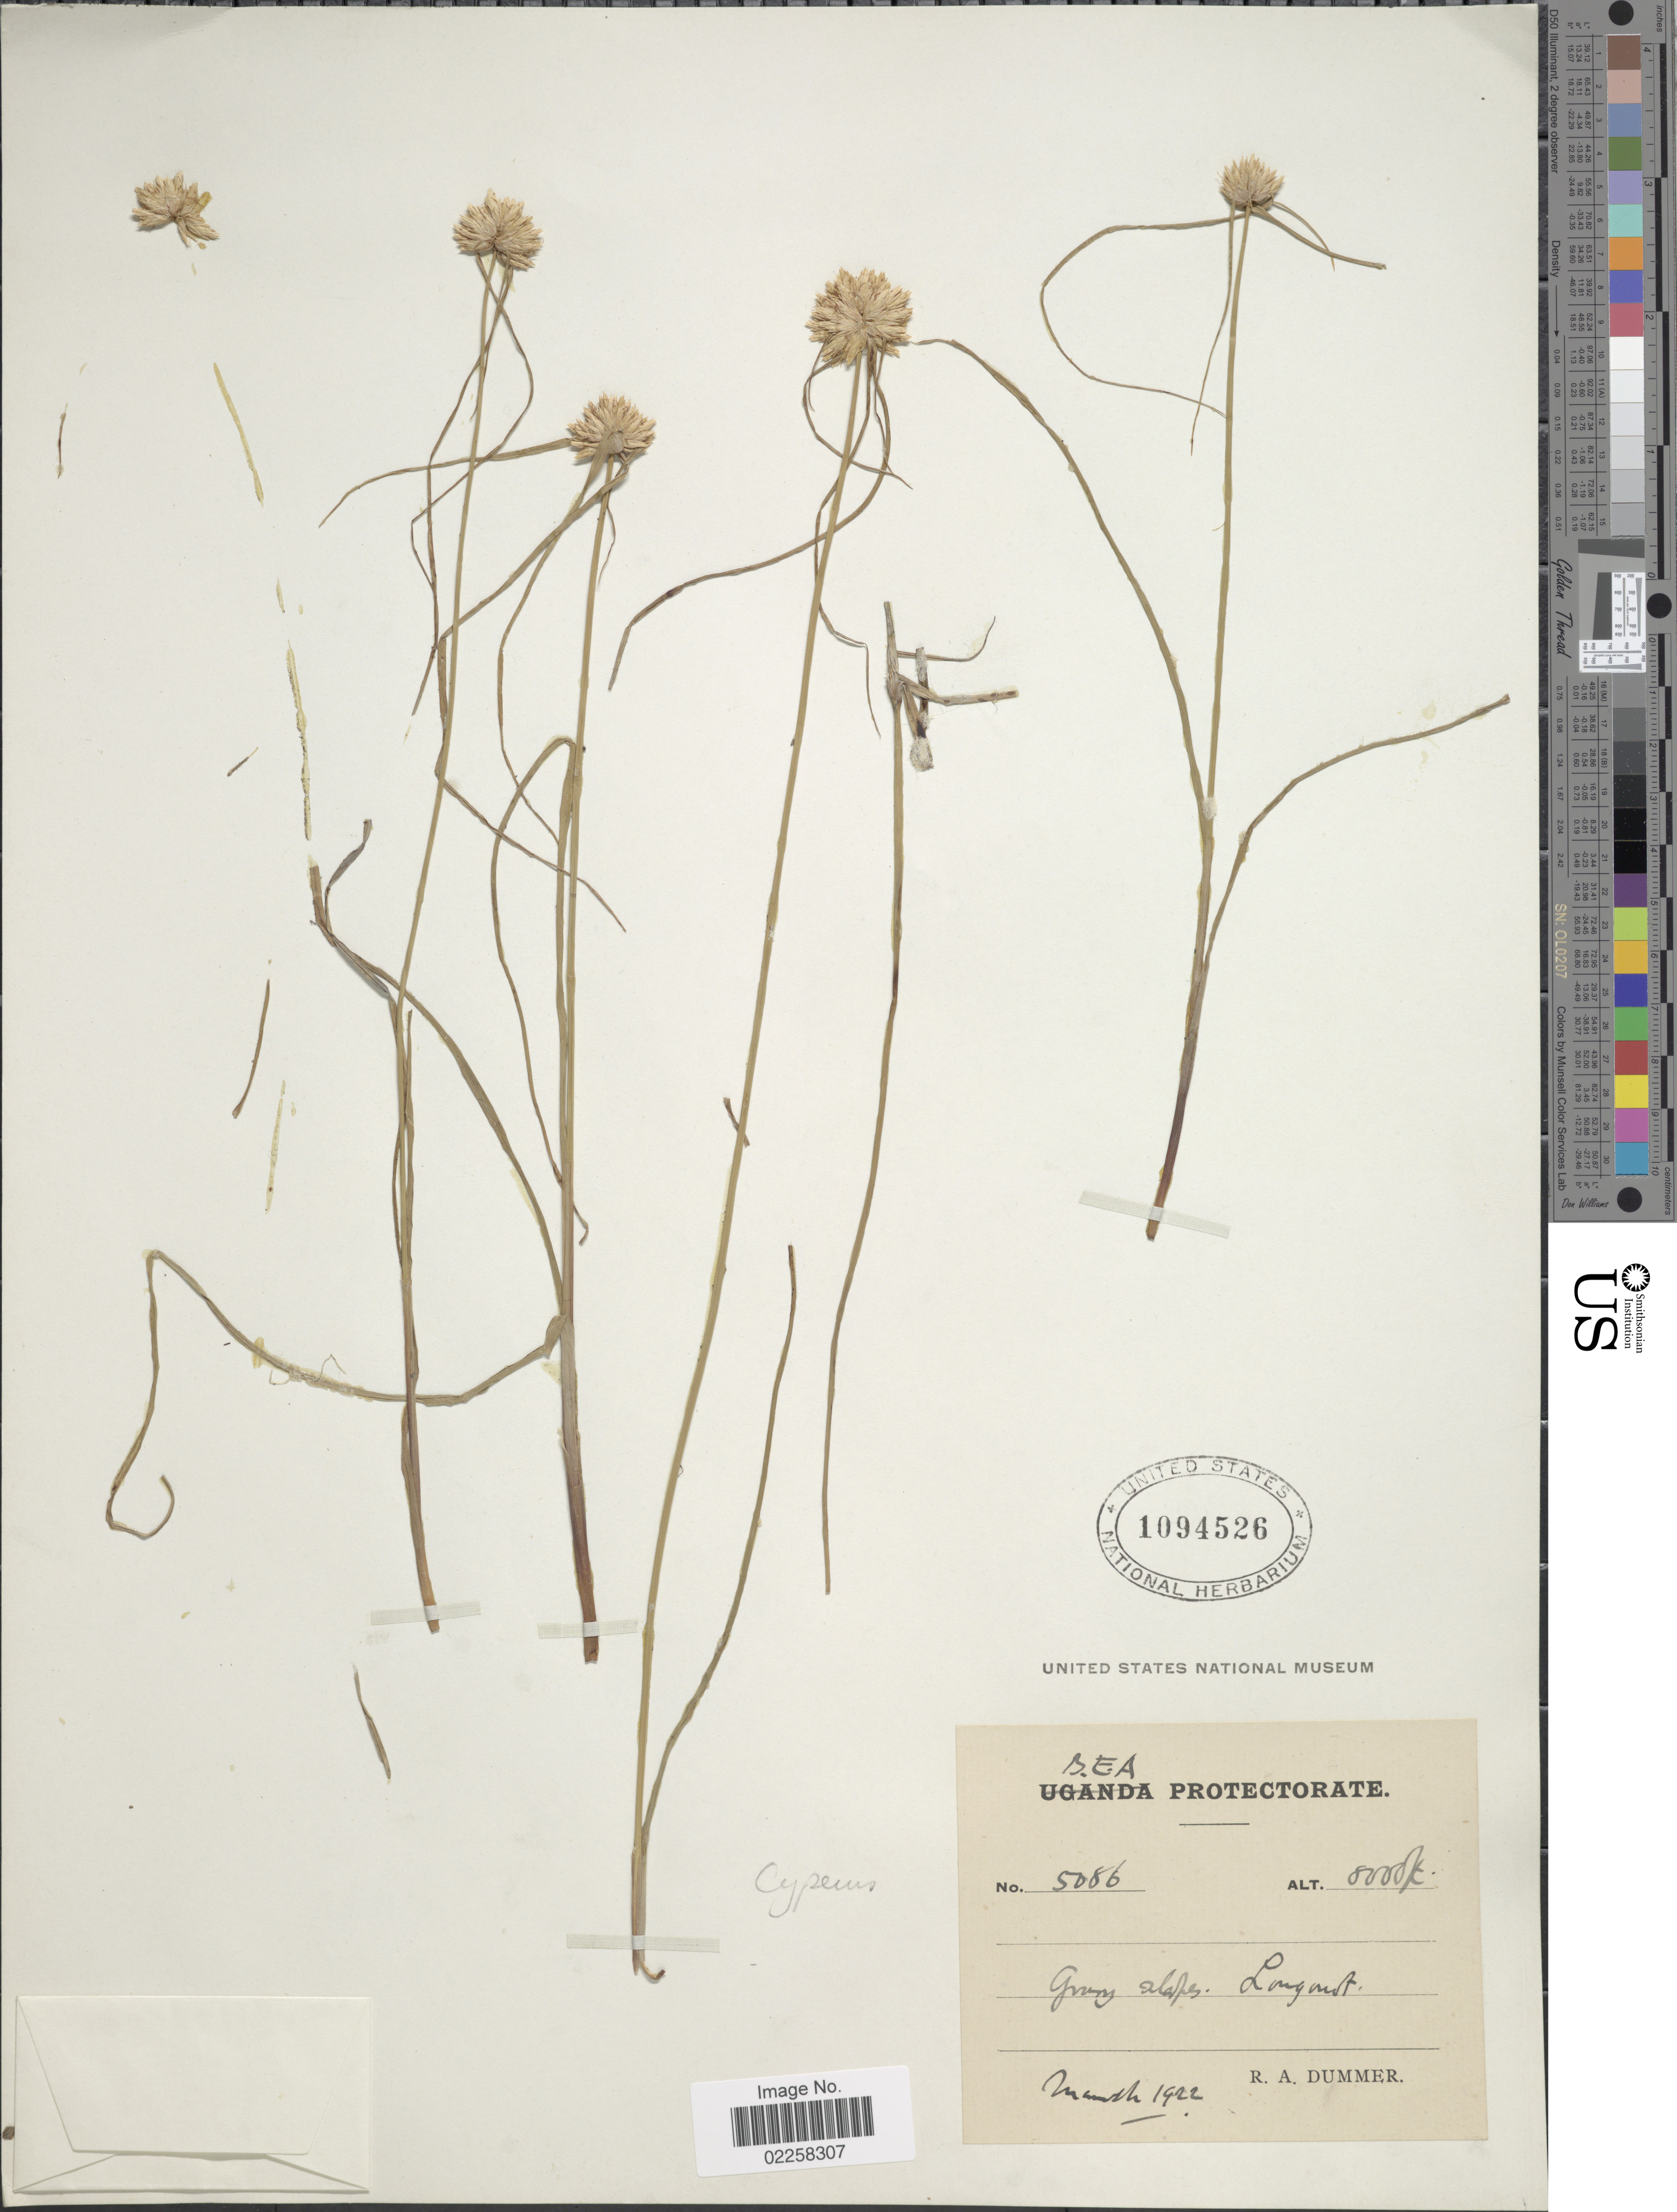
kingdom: Plantae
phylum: Tracheophyta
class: Liliopsida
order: Poales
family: Cyperaceae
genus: Cyperus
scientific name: Cyperus obtusiflorus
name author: Vahl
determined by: Strong, Mark T., (BOT), Smithsonian Institution - National Museum of Natural History (UNITED STATES)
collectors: R. Dümmer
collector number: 5086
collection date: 1922-03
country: Kenya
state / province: Nakuru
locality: British East Africa (B.E.A.). Longoudt [Longonot?]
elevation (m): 2438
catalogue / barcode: US 1094526